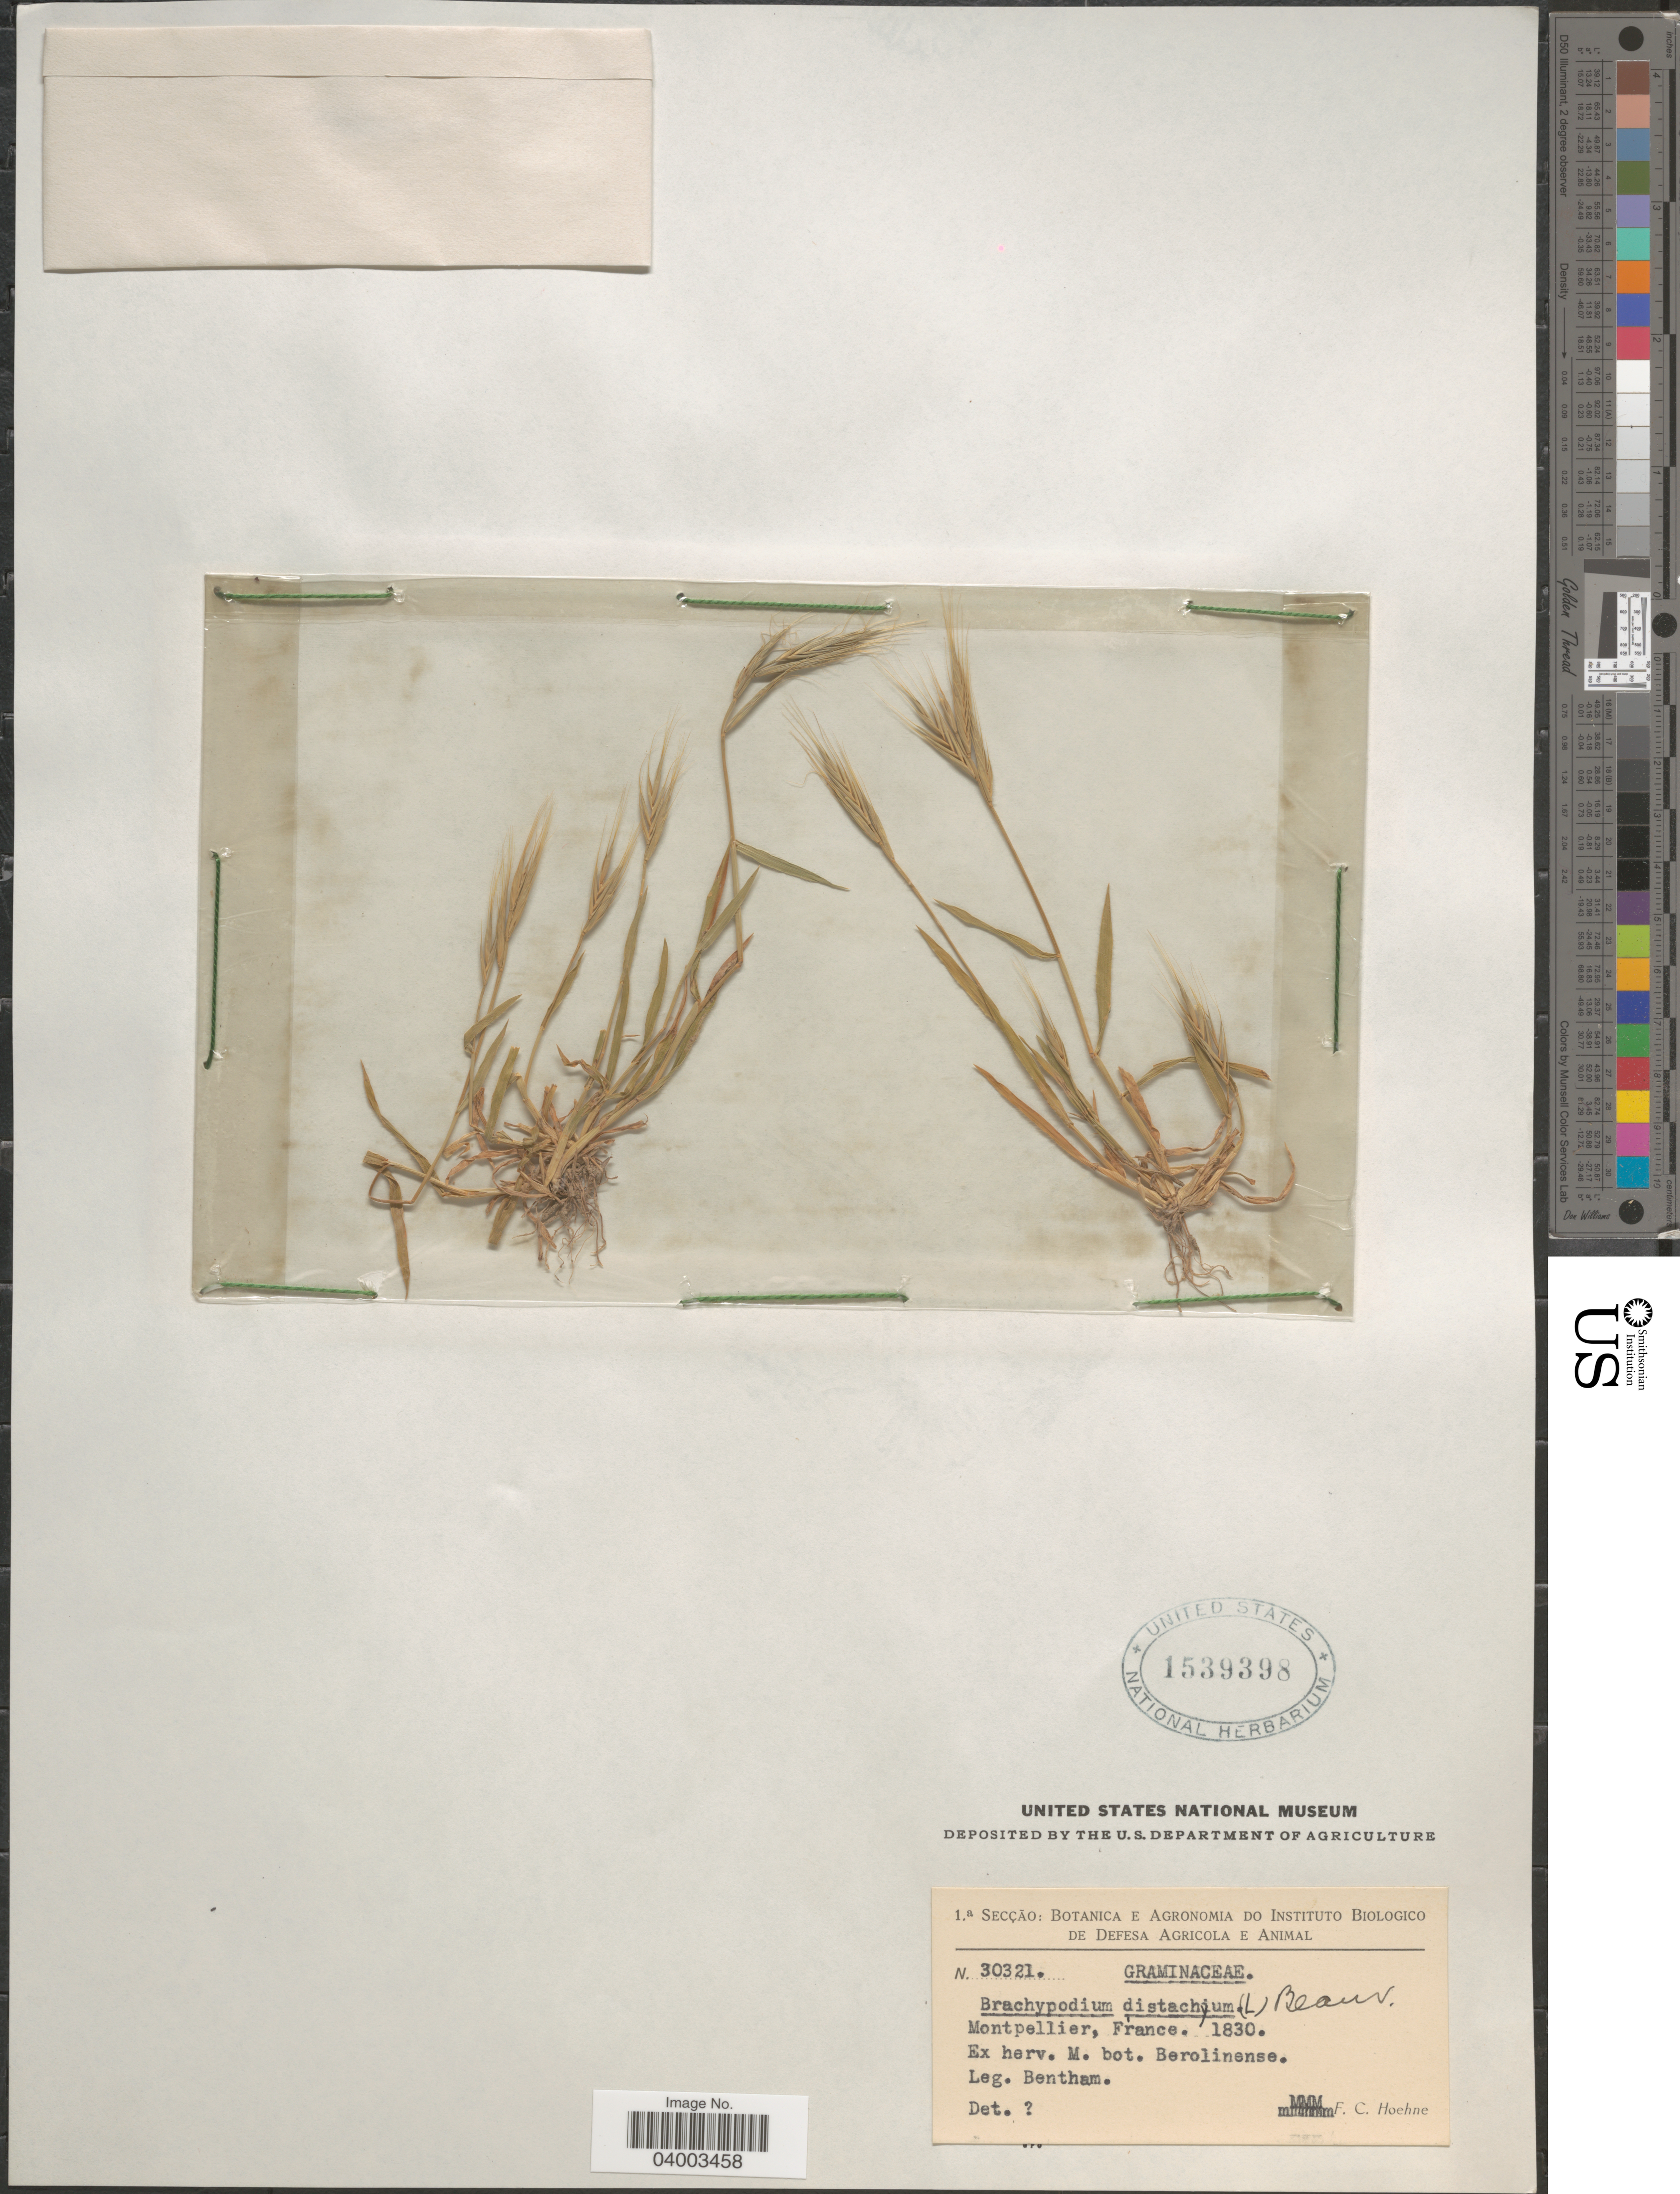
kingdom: Plantae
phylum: Tracheophyta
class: Liliopsida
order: Poales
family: Poaceae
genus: Brachypodium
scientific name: Brachypodium distachyon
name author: (L.) P. Beauv.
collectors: -. Bentham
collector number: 30321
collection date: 1830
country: France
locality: Montpellier.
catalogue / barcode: US 1539398